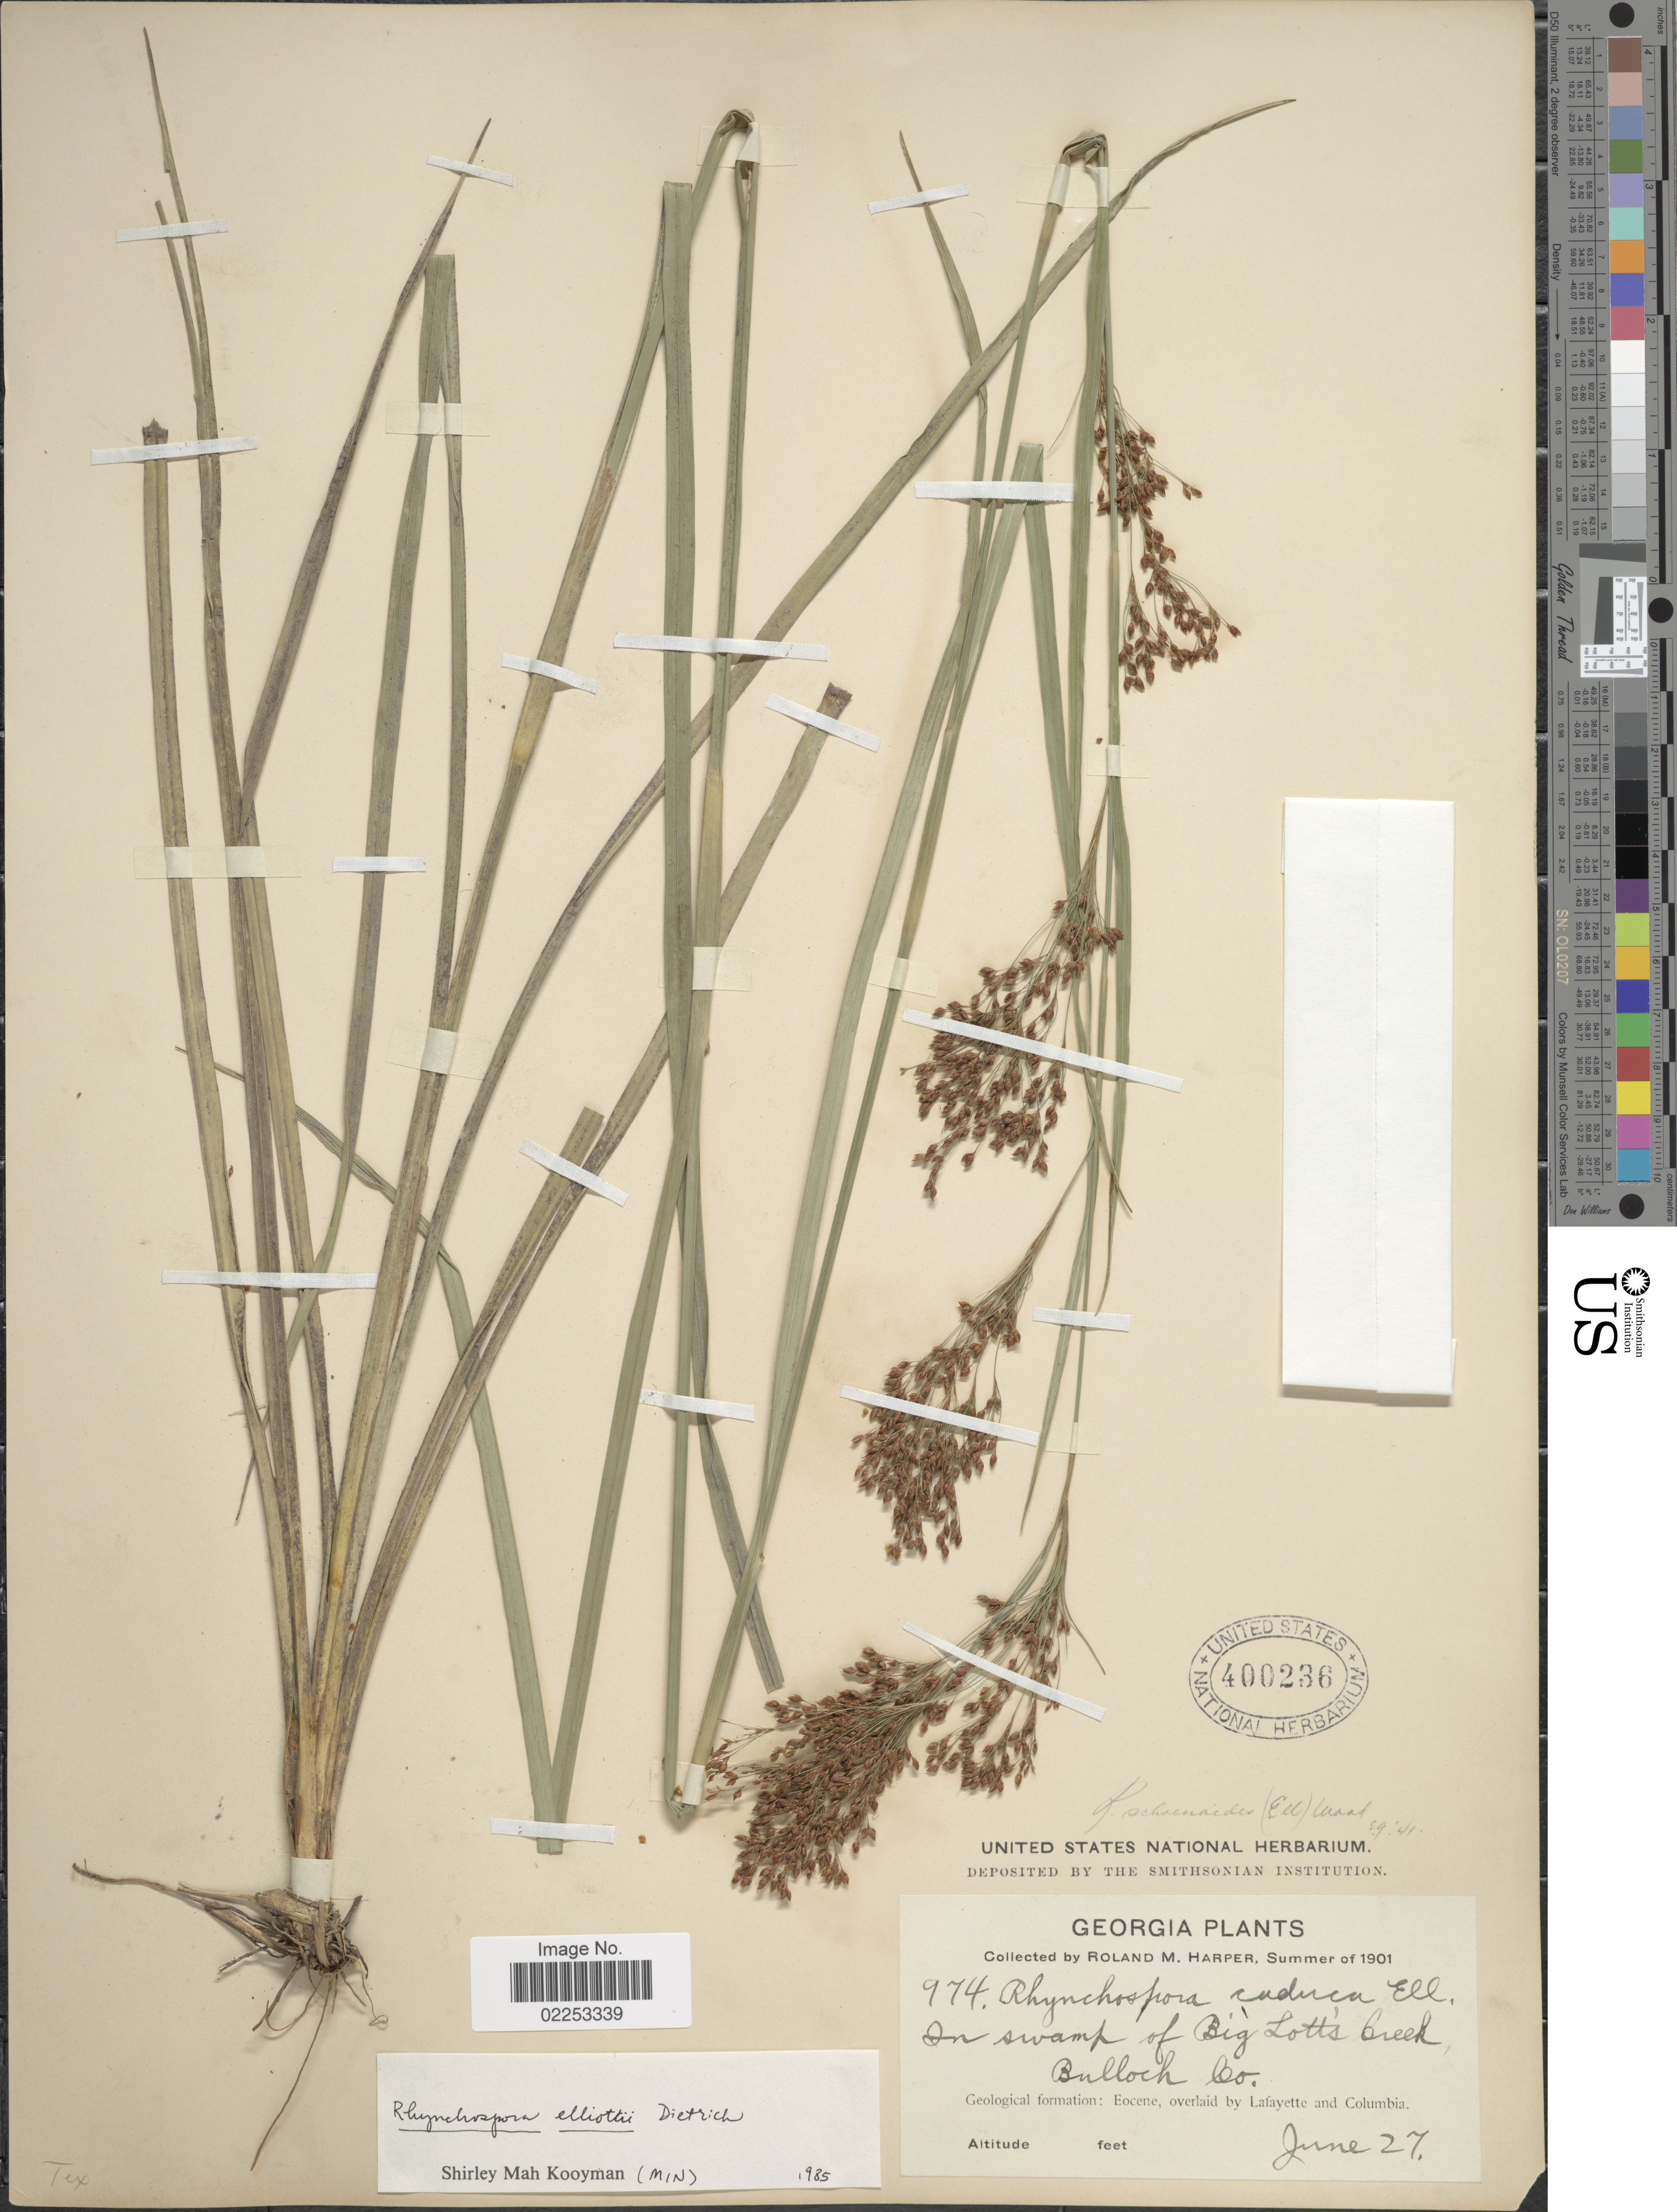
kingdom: Plantae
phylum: Tracheophyta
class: Liliopsida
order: Poales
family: Cyperaceae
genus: Rhynchospora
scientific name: Rhynchospora elliottii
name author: A. Dietr.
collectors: R. M. Harper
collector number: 974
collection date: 1901-06-27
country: United States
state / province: Georgia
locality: In swamp of Big Lott's Creek, Bullock Co, Geological formation: Eocene, overlaid by Lafayette and Columbia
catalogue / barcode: US 400236